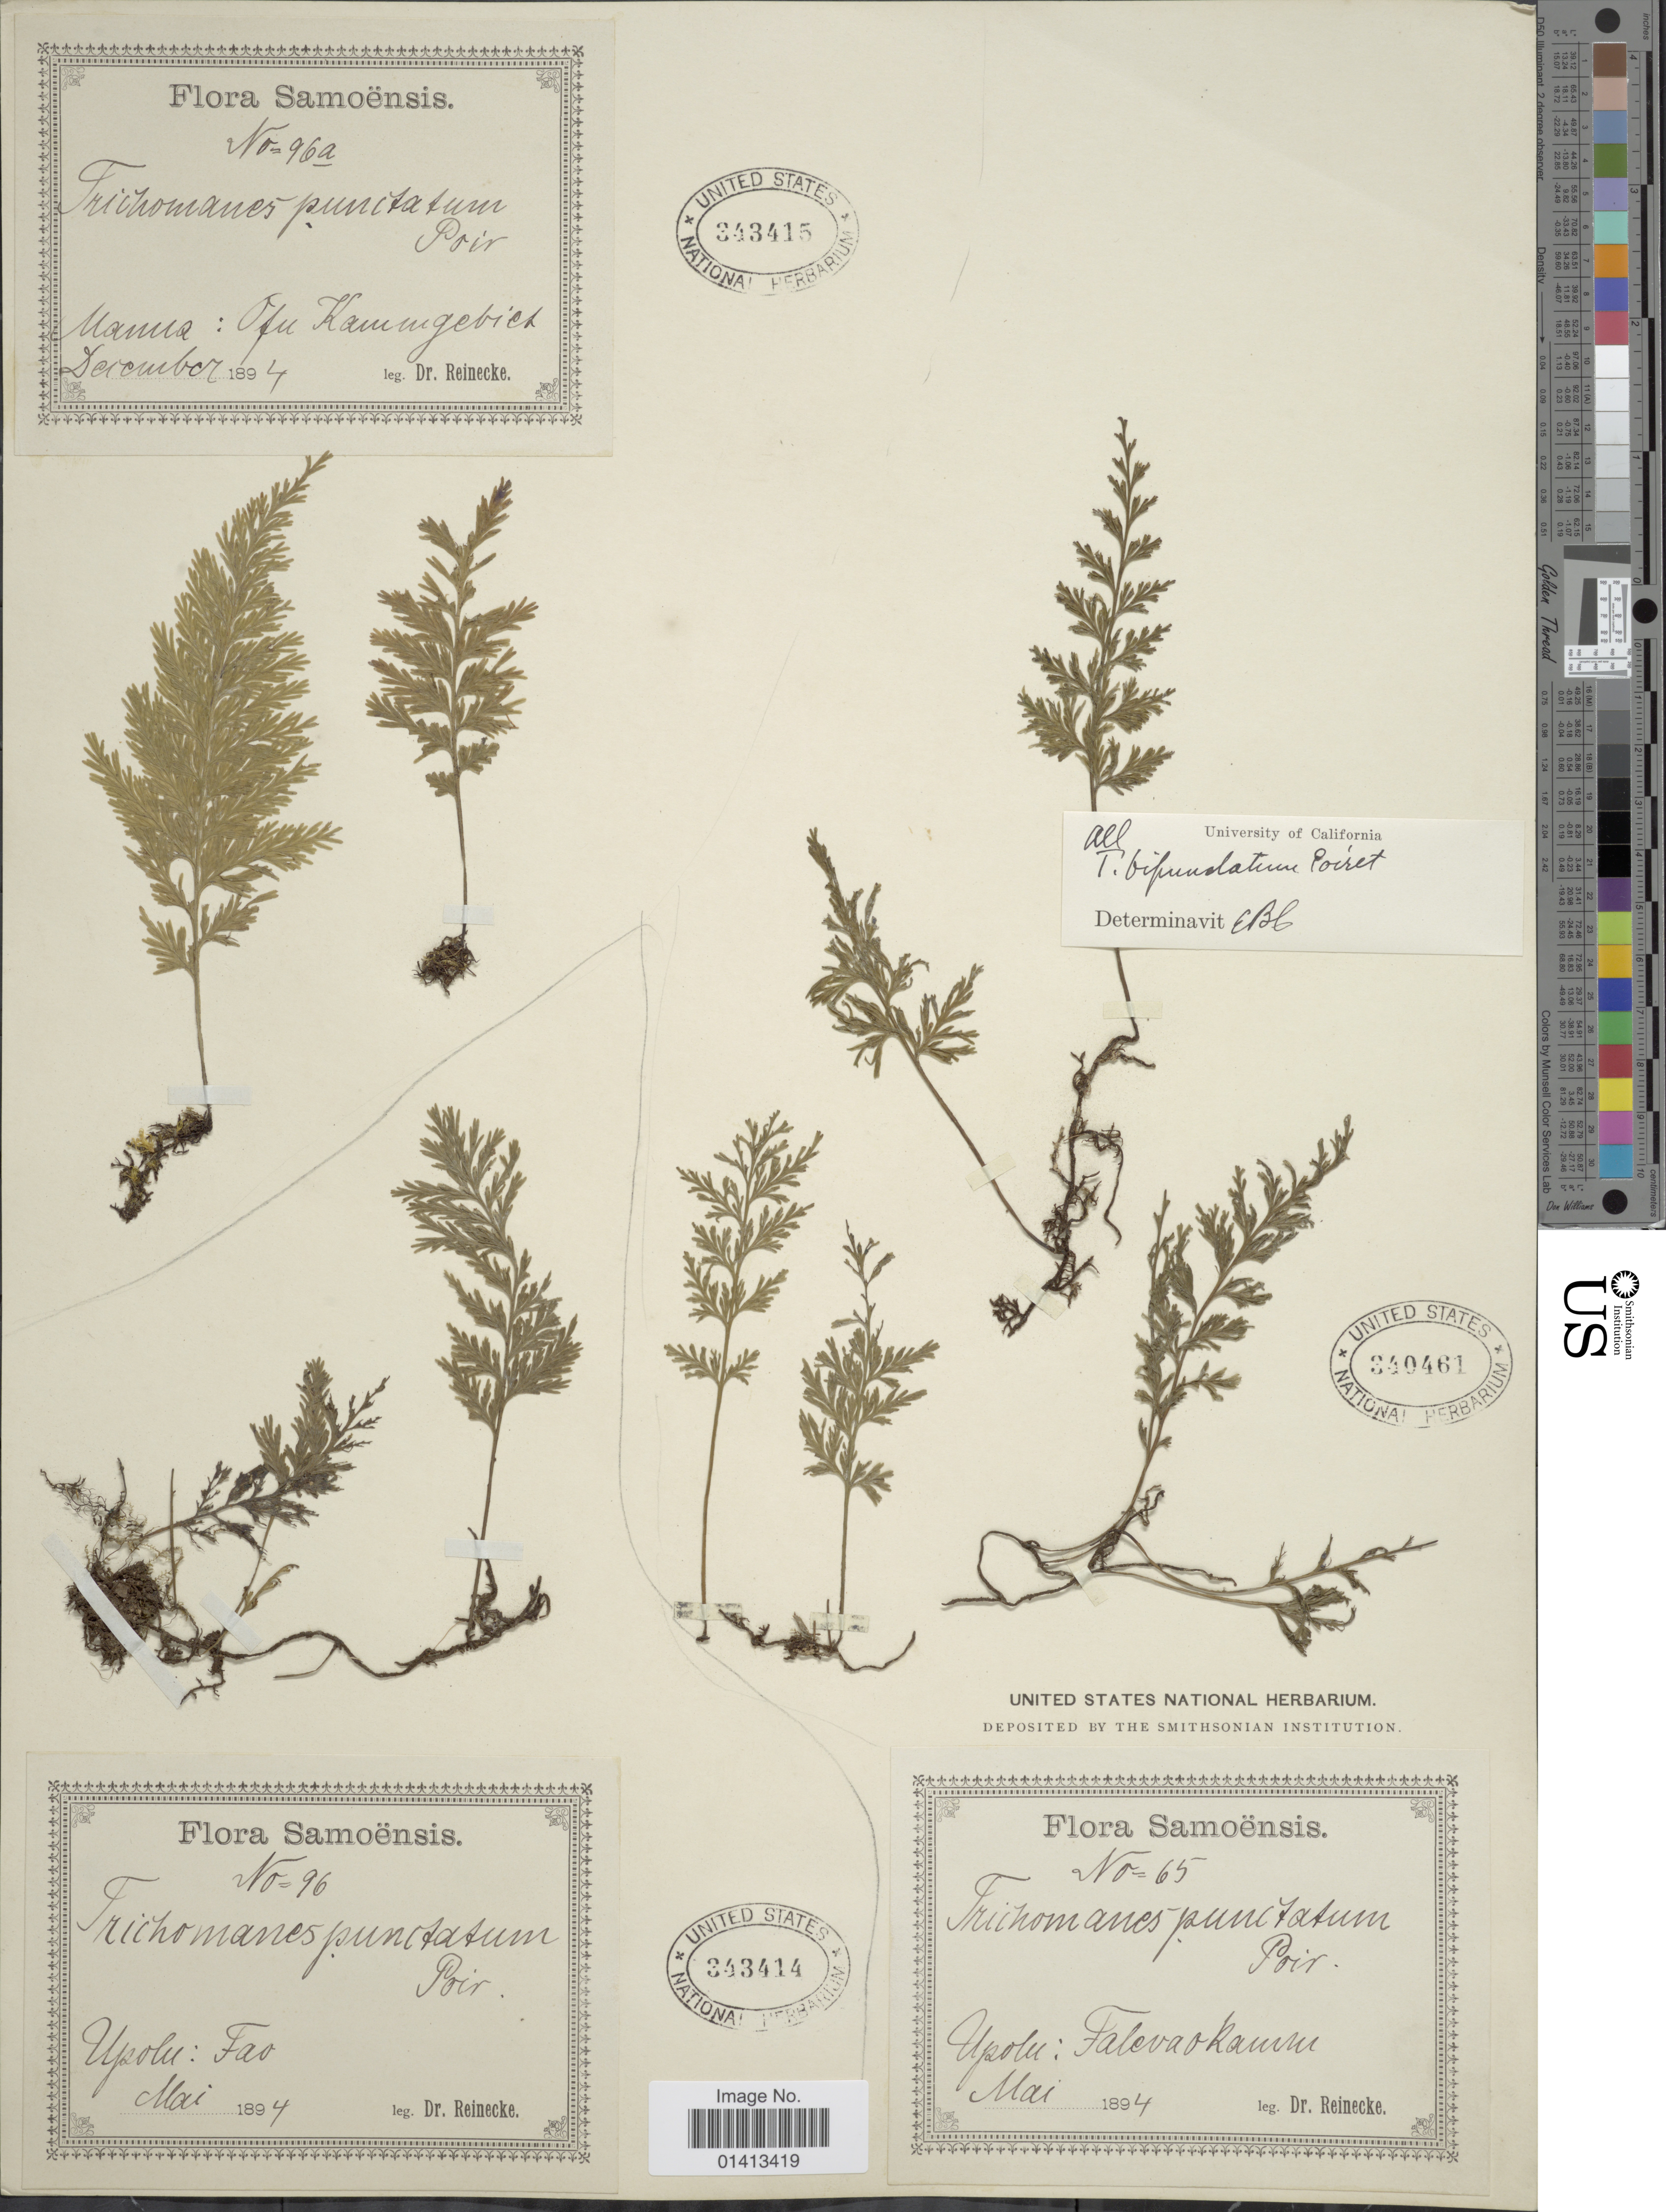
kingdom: Plantae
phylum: Tracheophyta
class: Polypodiopsida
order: Hymenophyllales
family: Hymenophyllaceae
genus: Crepidomanes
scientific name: Crepidomanes bipunctatum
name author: (Poir.) Copel.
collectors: -- Reinecke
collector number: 96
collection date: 1894-05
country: Samoa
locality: Samoënsis, Upolu: fao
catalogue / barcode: US 343414